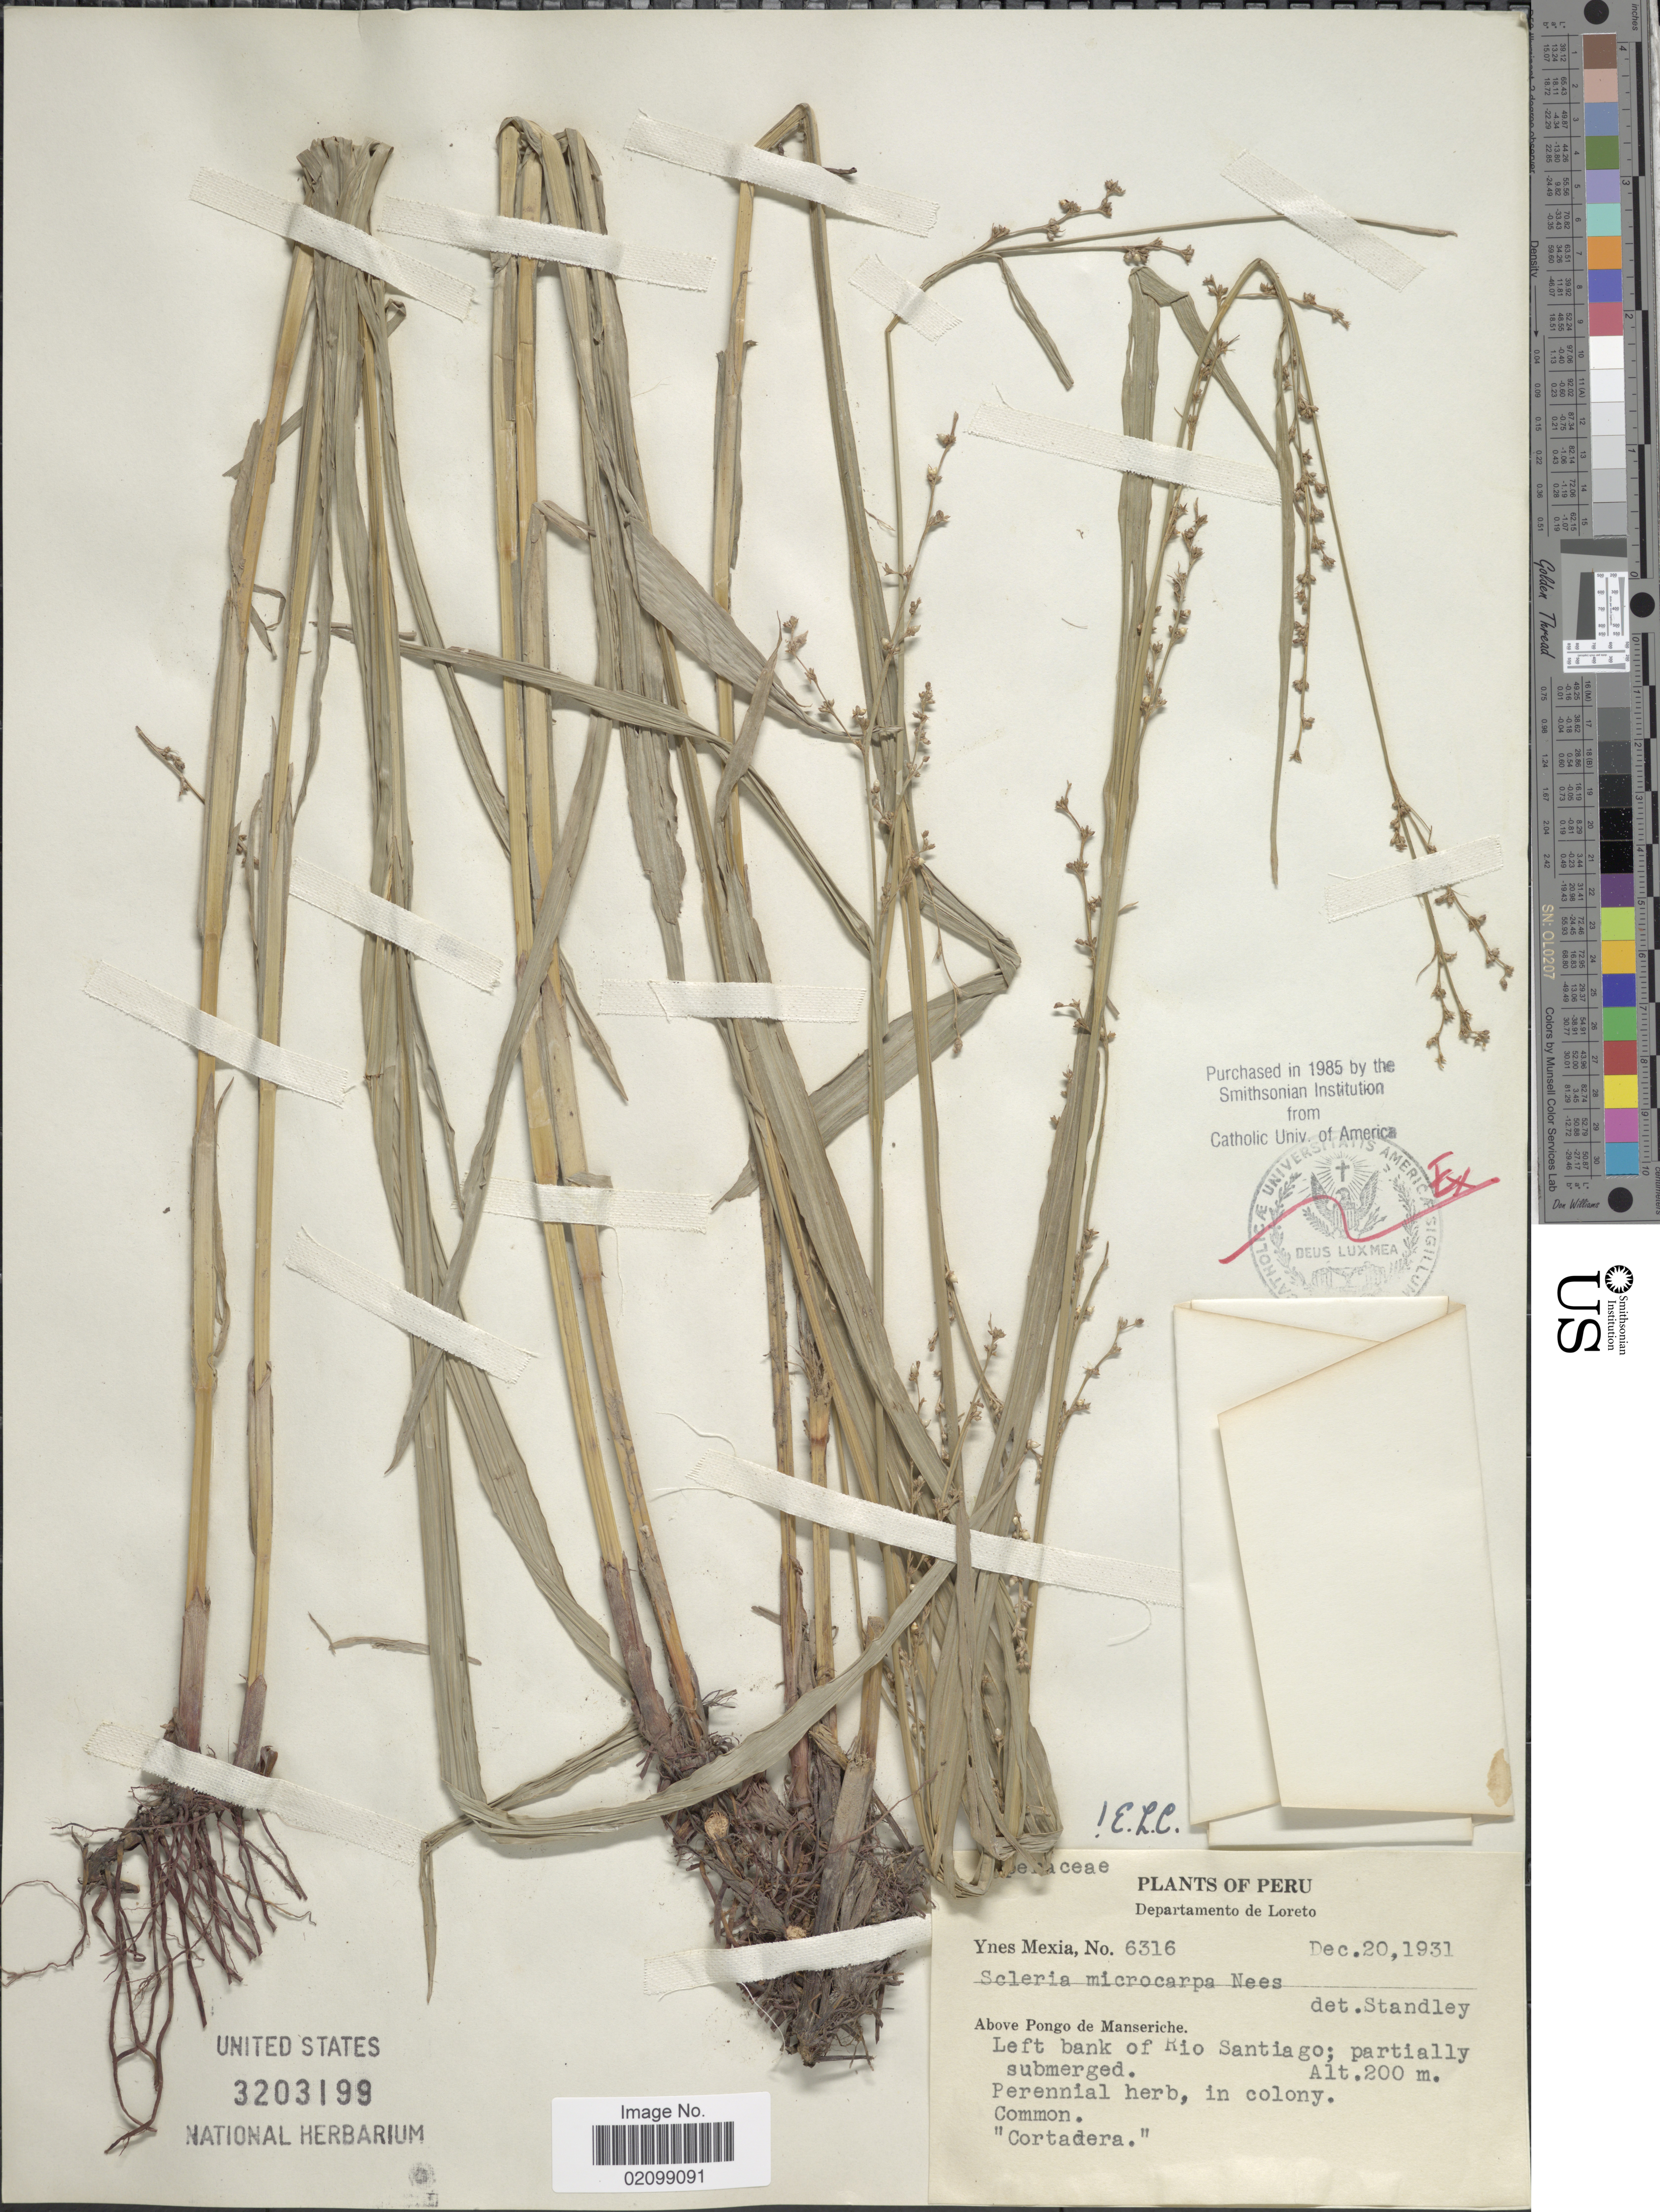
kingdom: Plantae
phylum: Tracheophyta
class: Liliopsida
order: Poales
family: Cyperaceae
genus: Scleria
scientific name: Scleria microcarpa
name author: Nees ex Kunth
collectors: Y. Mexia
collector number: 6316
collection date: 1931-12-20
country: Peru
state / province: Loreto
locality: Departamento de Loreto. Left bank of Rio Santiago.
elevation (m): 200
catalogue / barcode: US 3203199